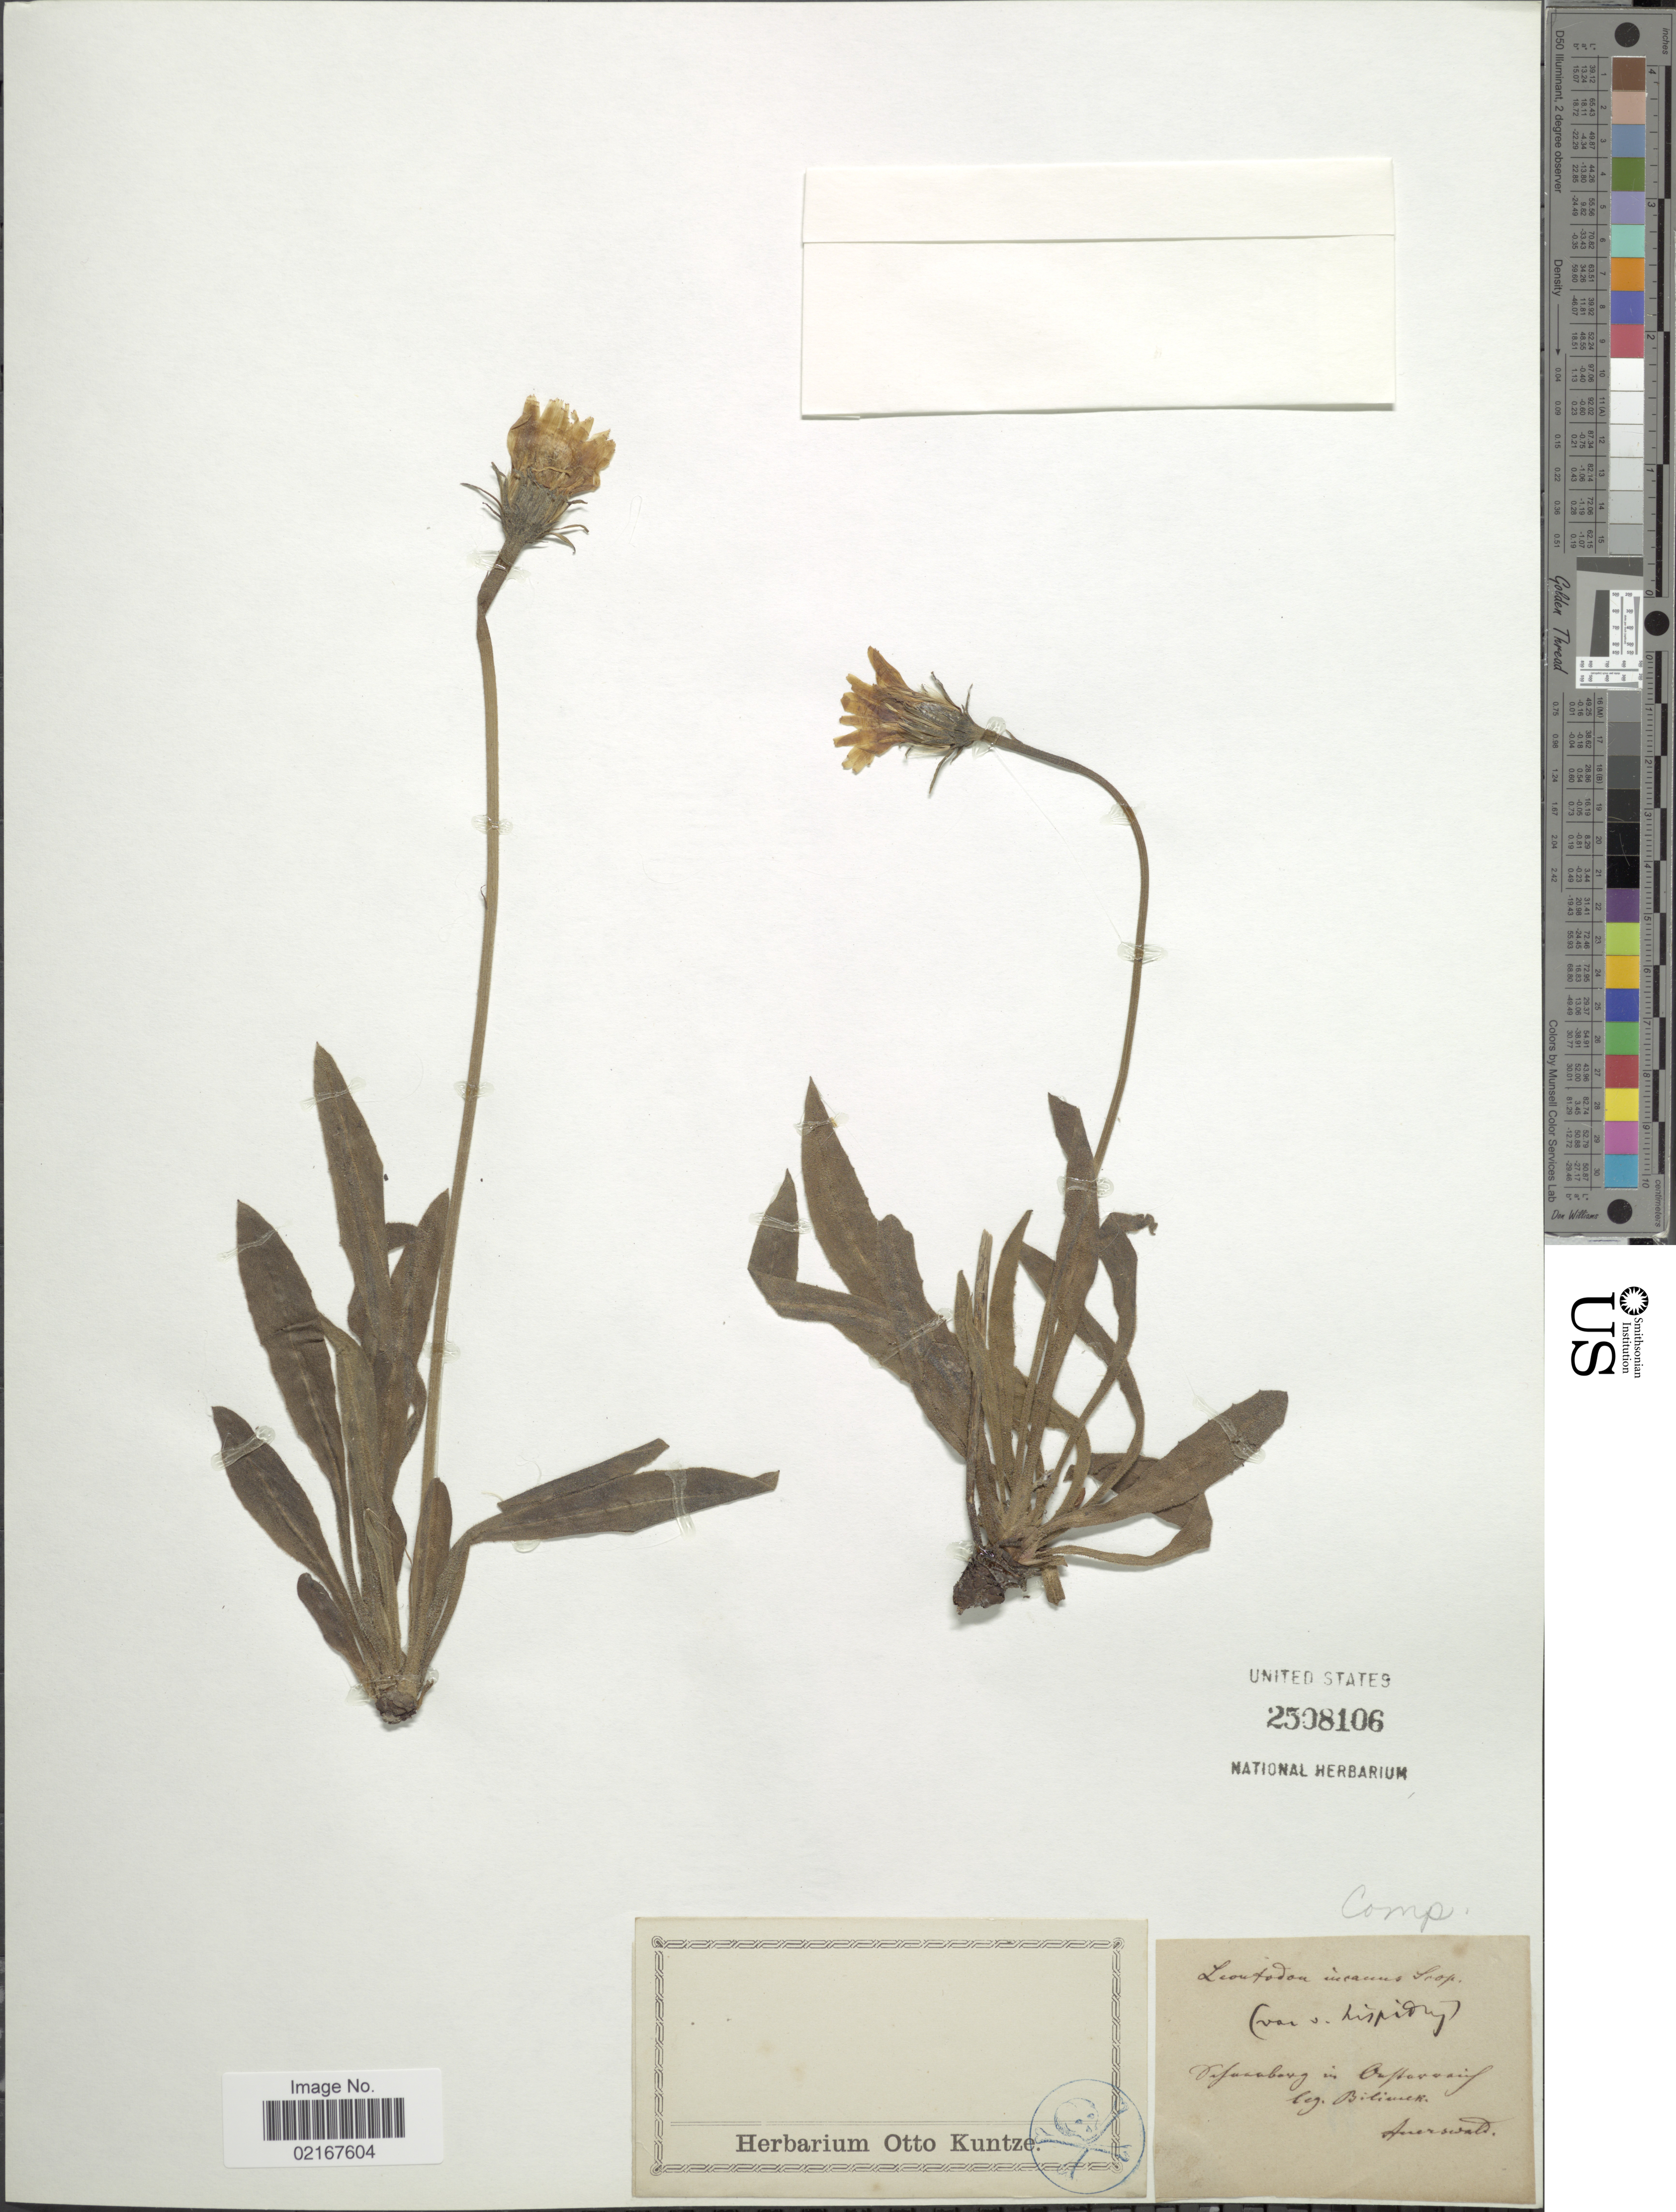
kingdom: Plantae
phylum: Tracheophyta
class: Magnoliopsida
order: Asterales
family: Asteraceae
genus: Leontodon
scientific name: Leontodon incanus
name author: (L.) Schrank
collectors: -. Bilimek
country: Austria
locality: [illegible text], Anerswald[interpreted]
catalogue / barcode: US 2508106